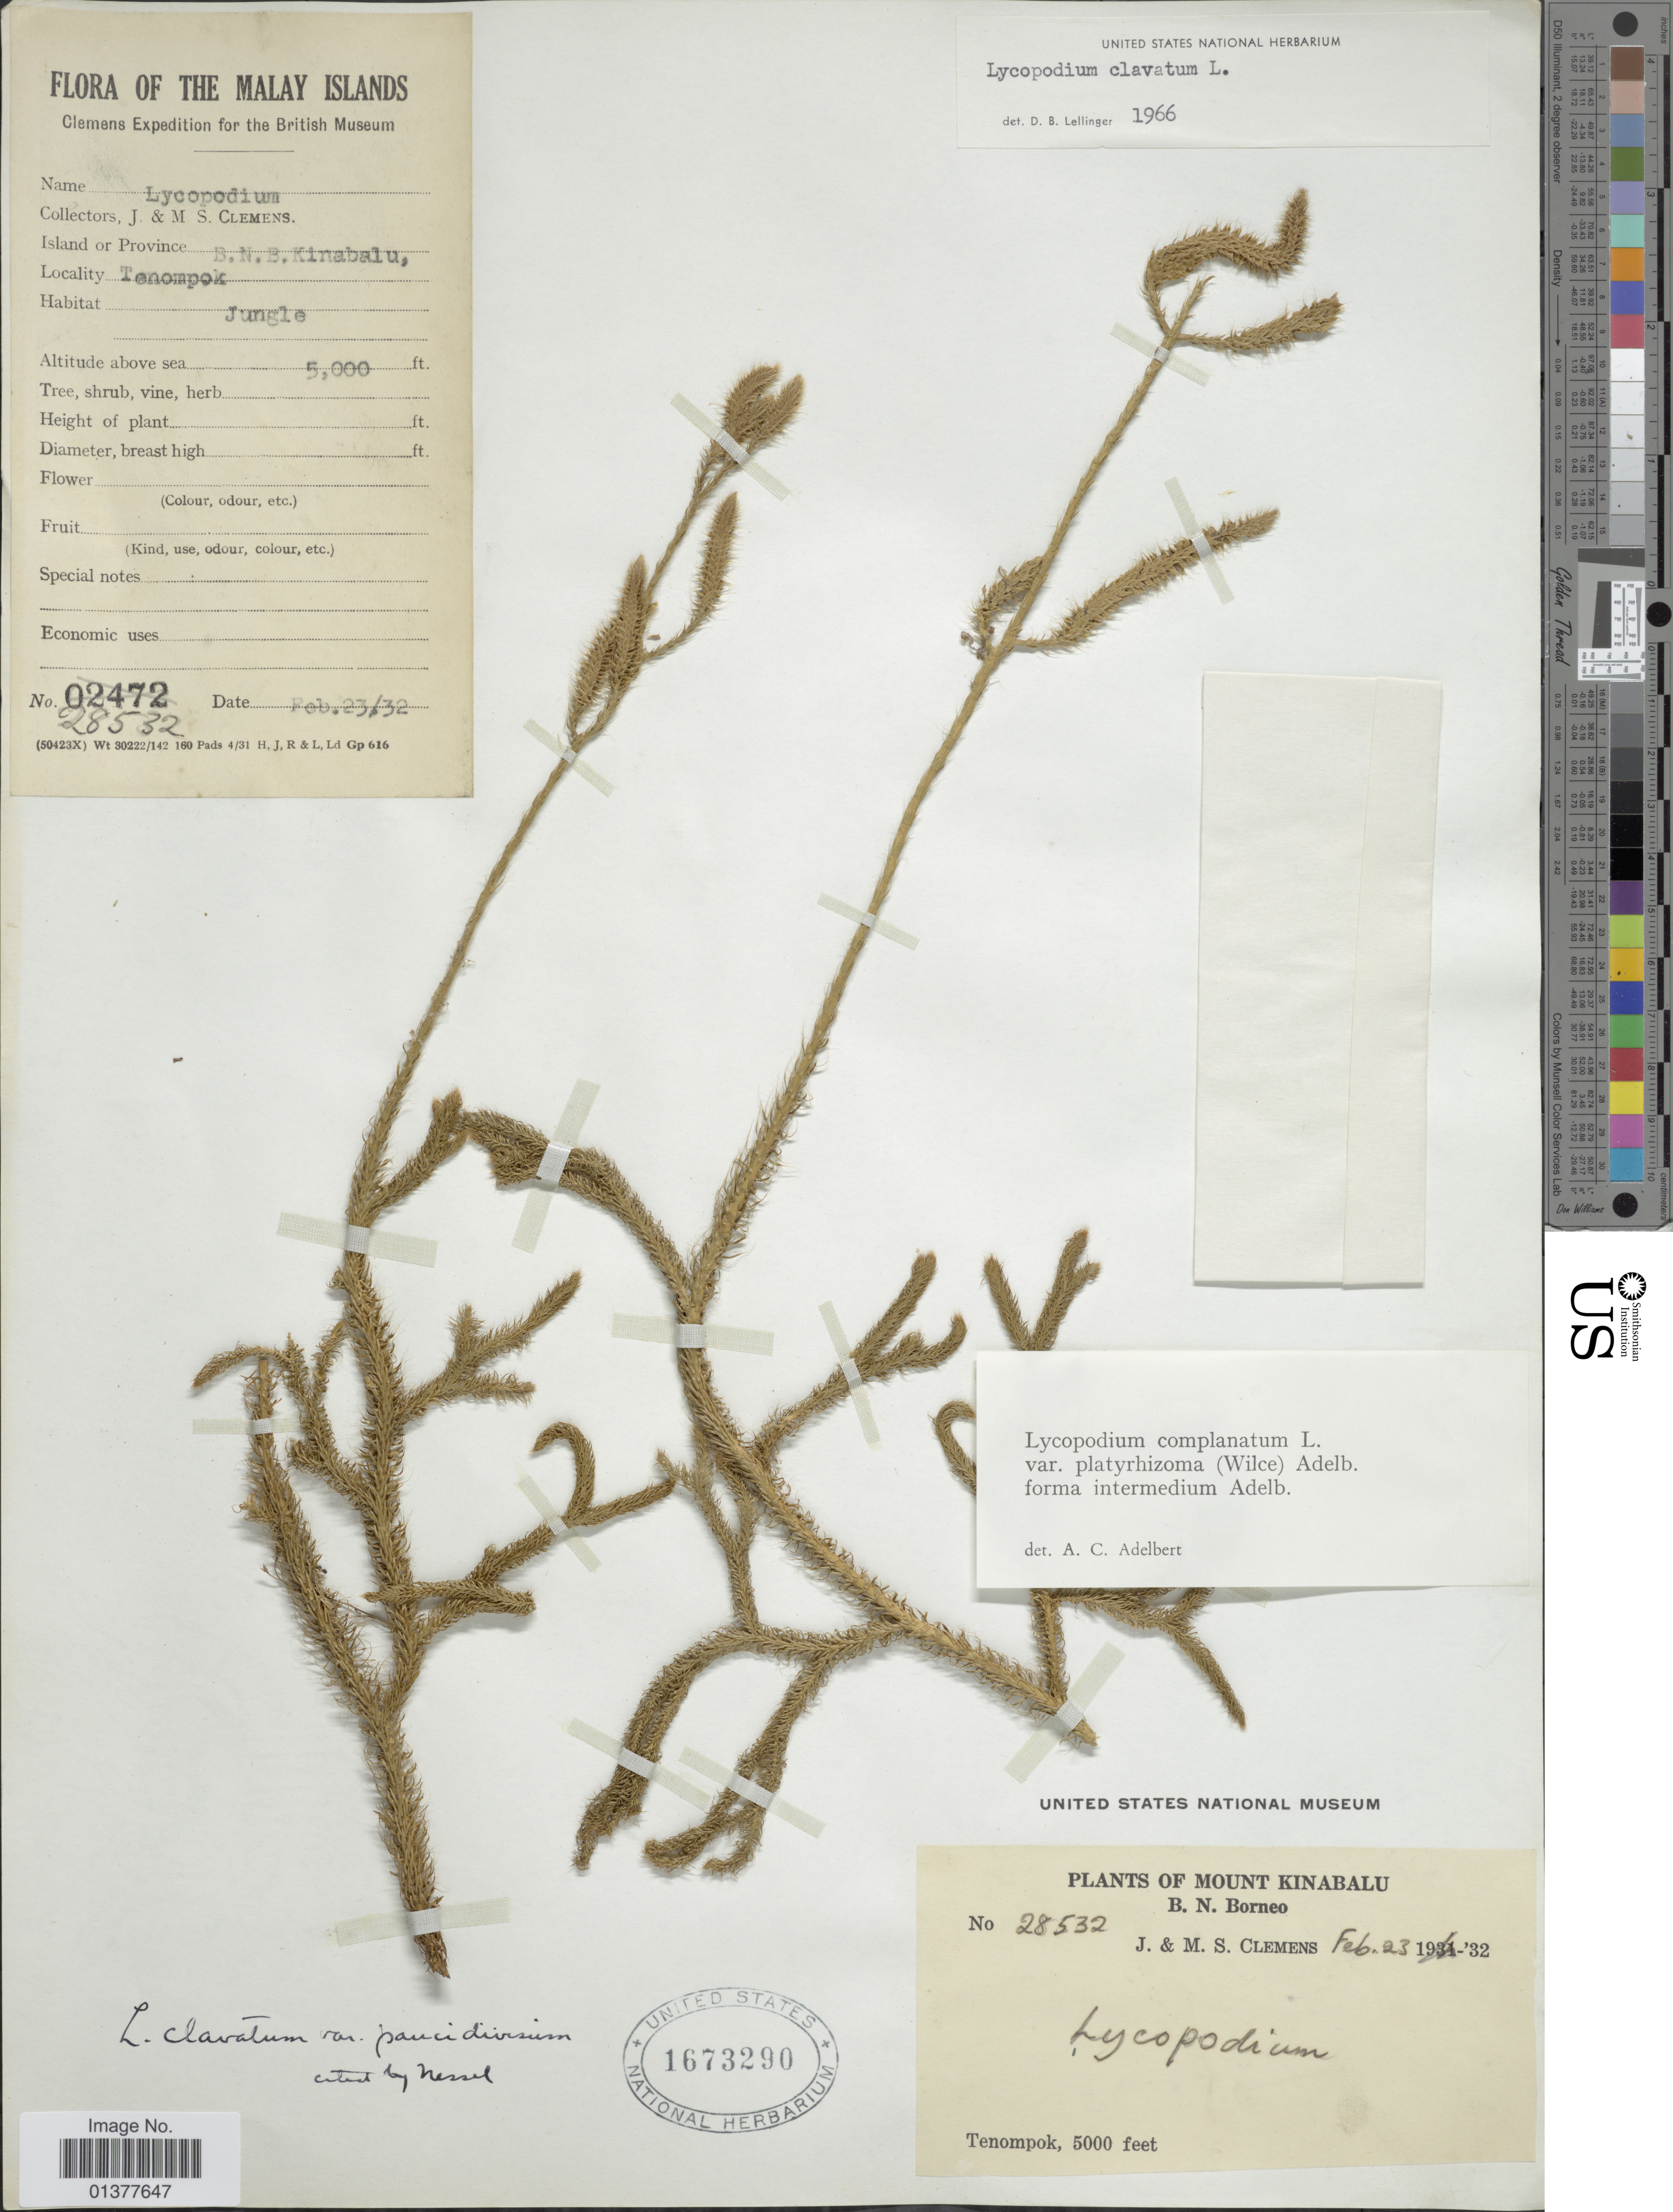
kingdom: Plantae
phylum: Tracheophyta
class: Lycopodiopsida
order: Lycopodiales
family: Lycopodiaceae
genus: Lycopodium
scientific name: Lycopodium clavatum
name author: L.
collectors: J. Clemens & M. S. Clemens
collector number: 28532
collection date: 1932-02-23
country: Malaysia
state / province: Sabah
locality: Mount Kinabalu, B.N., Tenompok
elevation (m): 1524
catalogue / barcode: US 1673290